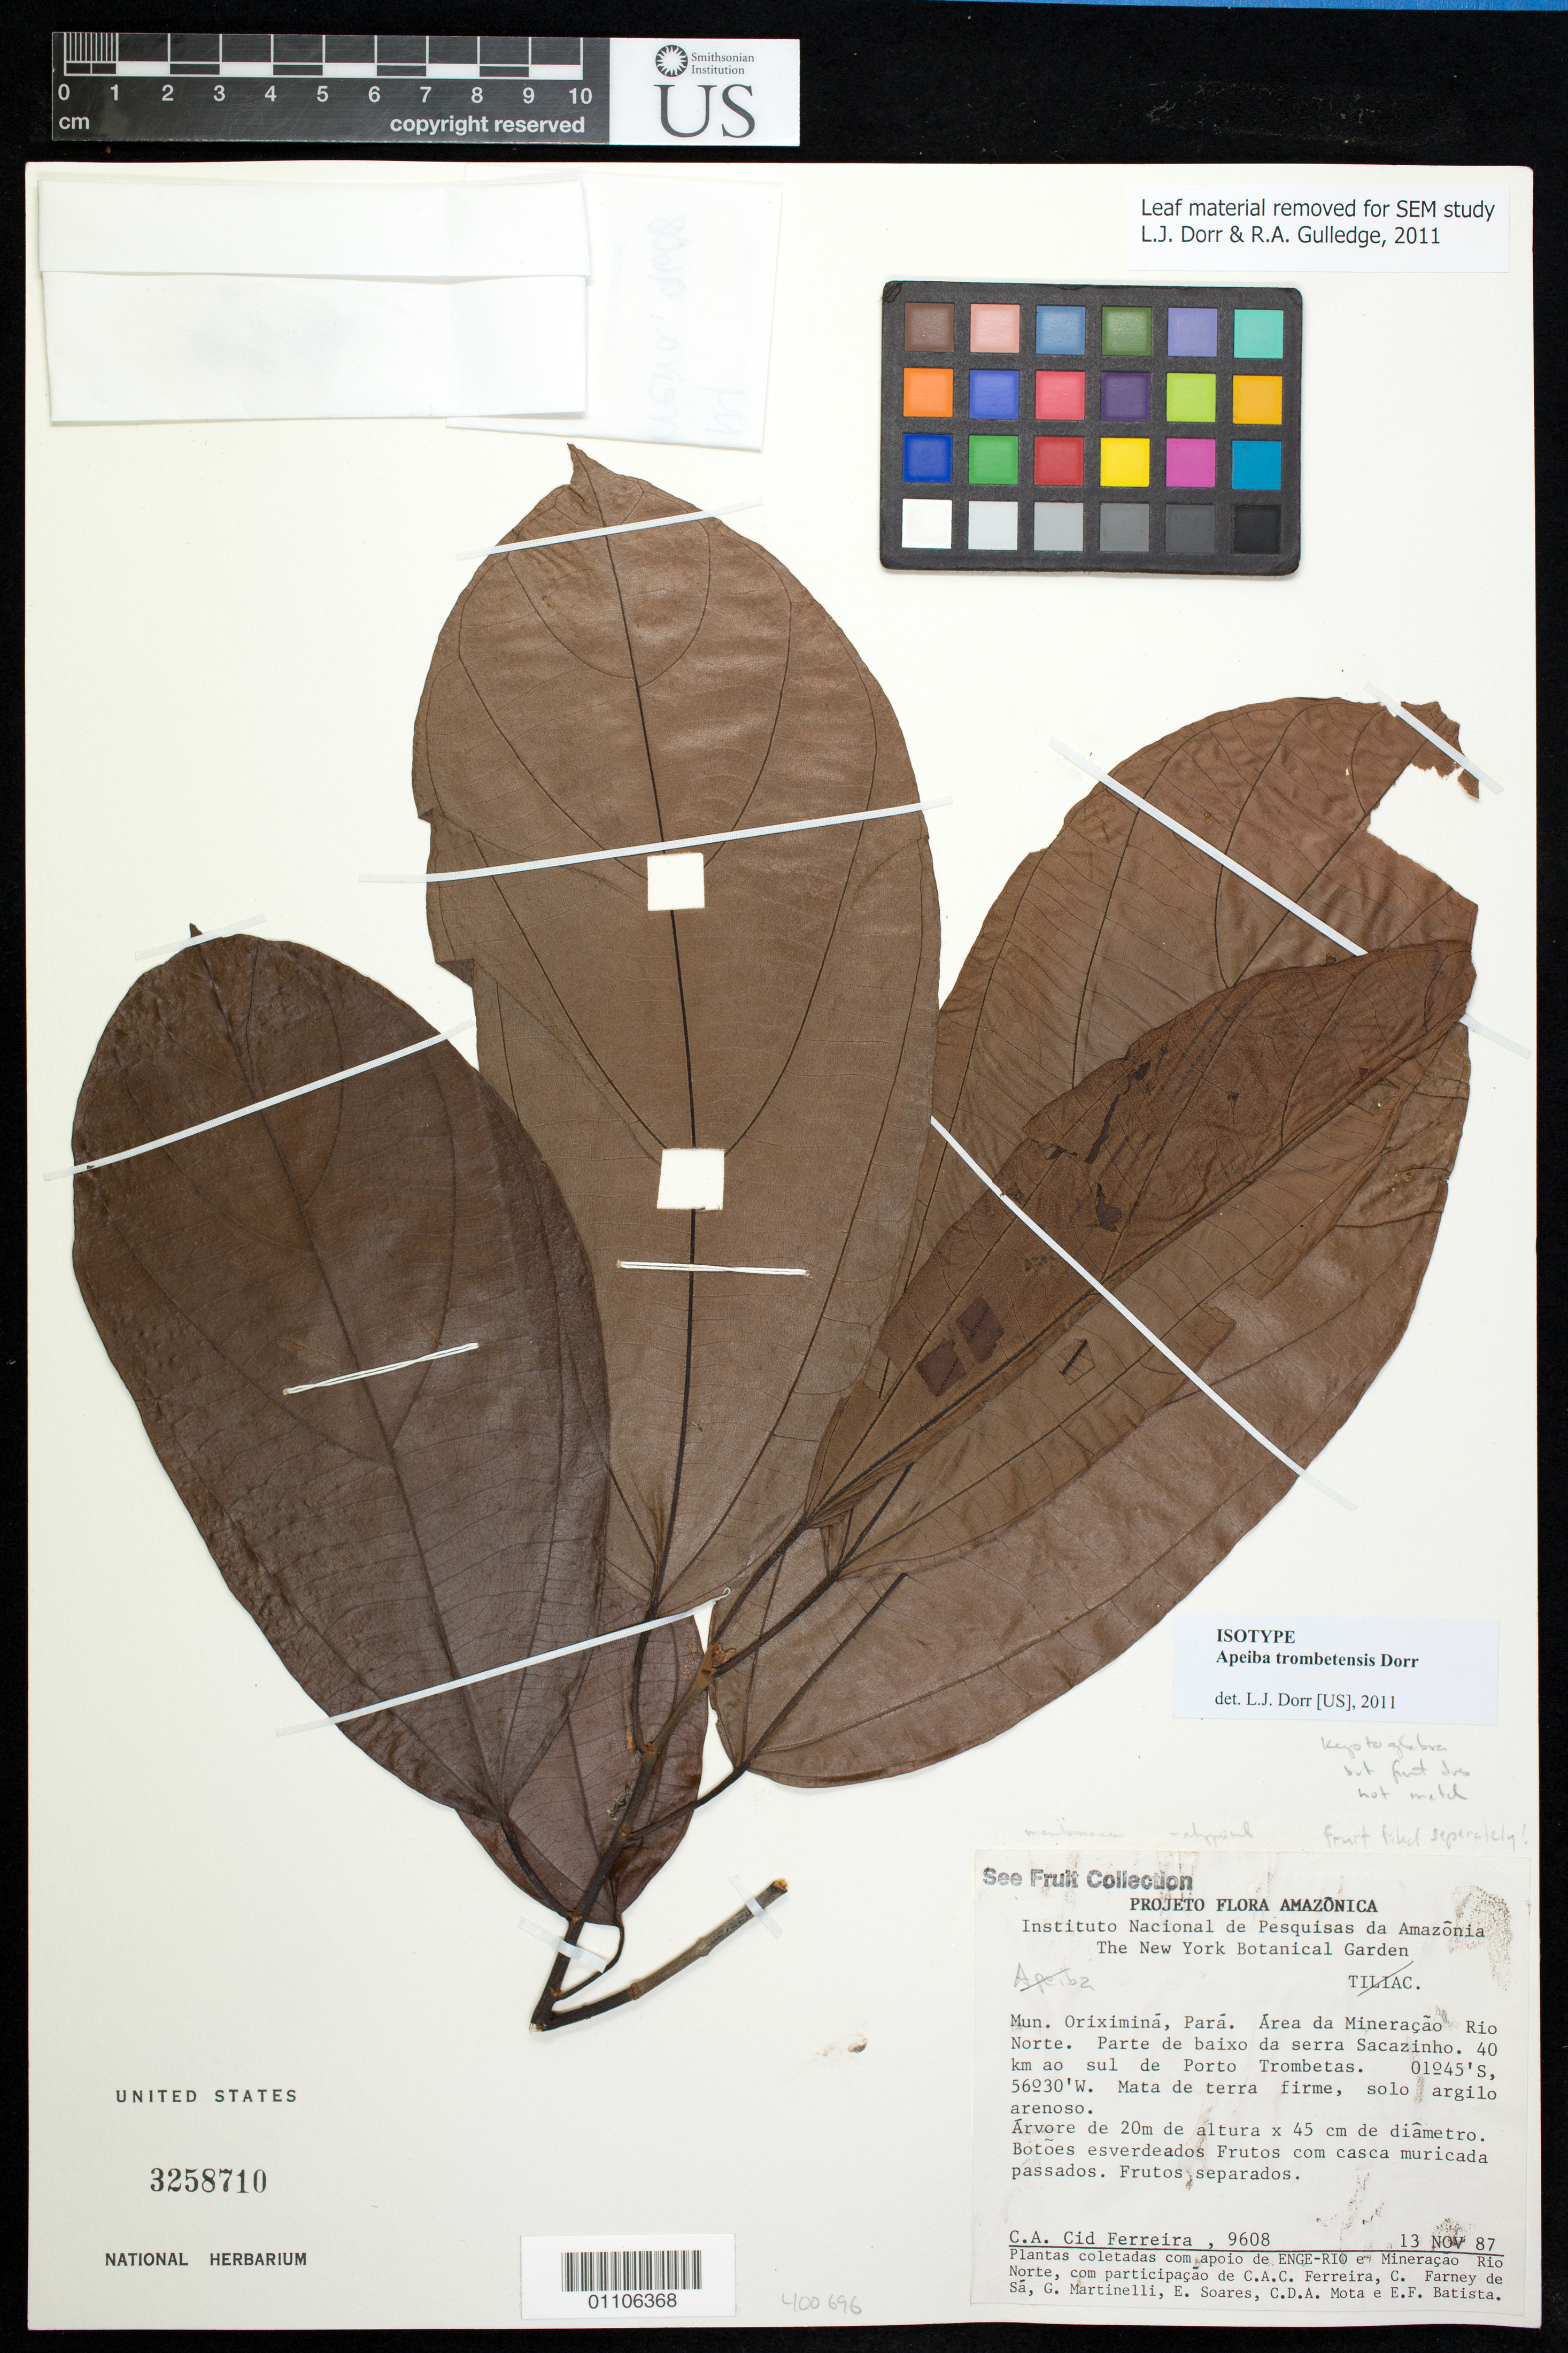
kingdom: Plantae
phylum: Tracheophyta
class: Magnoliopsida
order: Malvales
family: Malvaceae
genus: Apeiba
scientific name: Apeiba trombetensis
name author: Dorr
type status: Isotype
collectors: C. A. Cid Ferreira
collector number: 9608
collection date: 1987-11-13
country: Brazil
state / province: Pará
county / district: Oriximiná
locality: Mun. Oriximiná, Pará. Area da Mineraçao Rio Norte, Parte de baixo da serra Sacazinho, 40 km ao sul de Porto Trombetas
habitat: Mata de terra firme, solo argilo arenoso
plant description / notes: See bulky fruit, filed separately.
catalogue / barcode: US 3258710